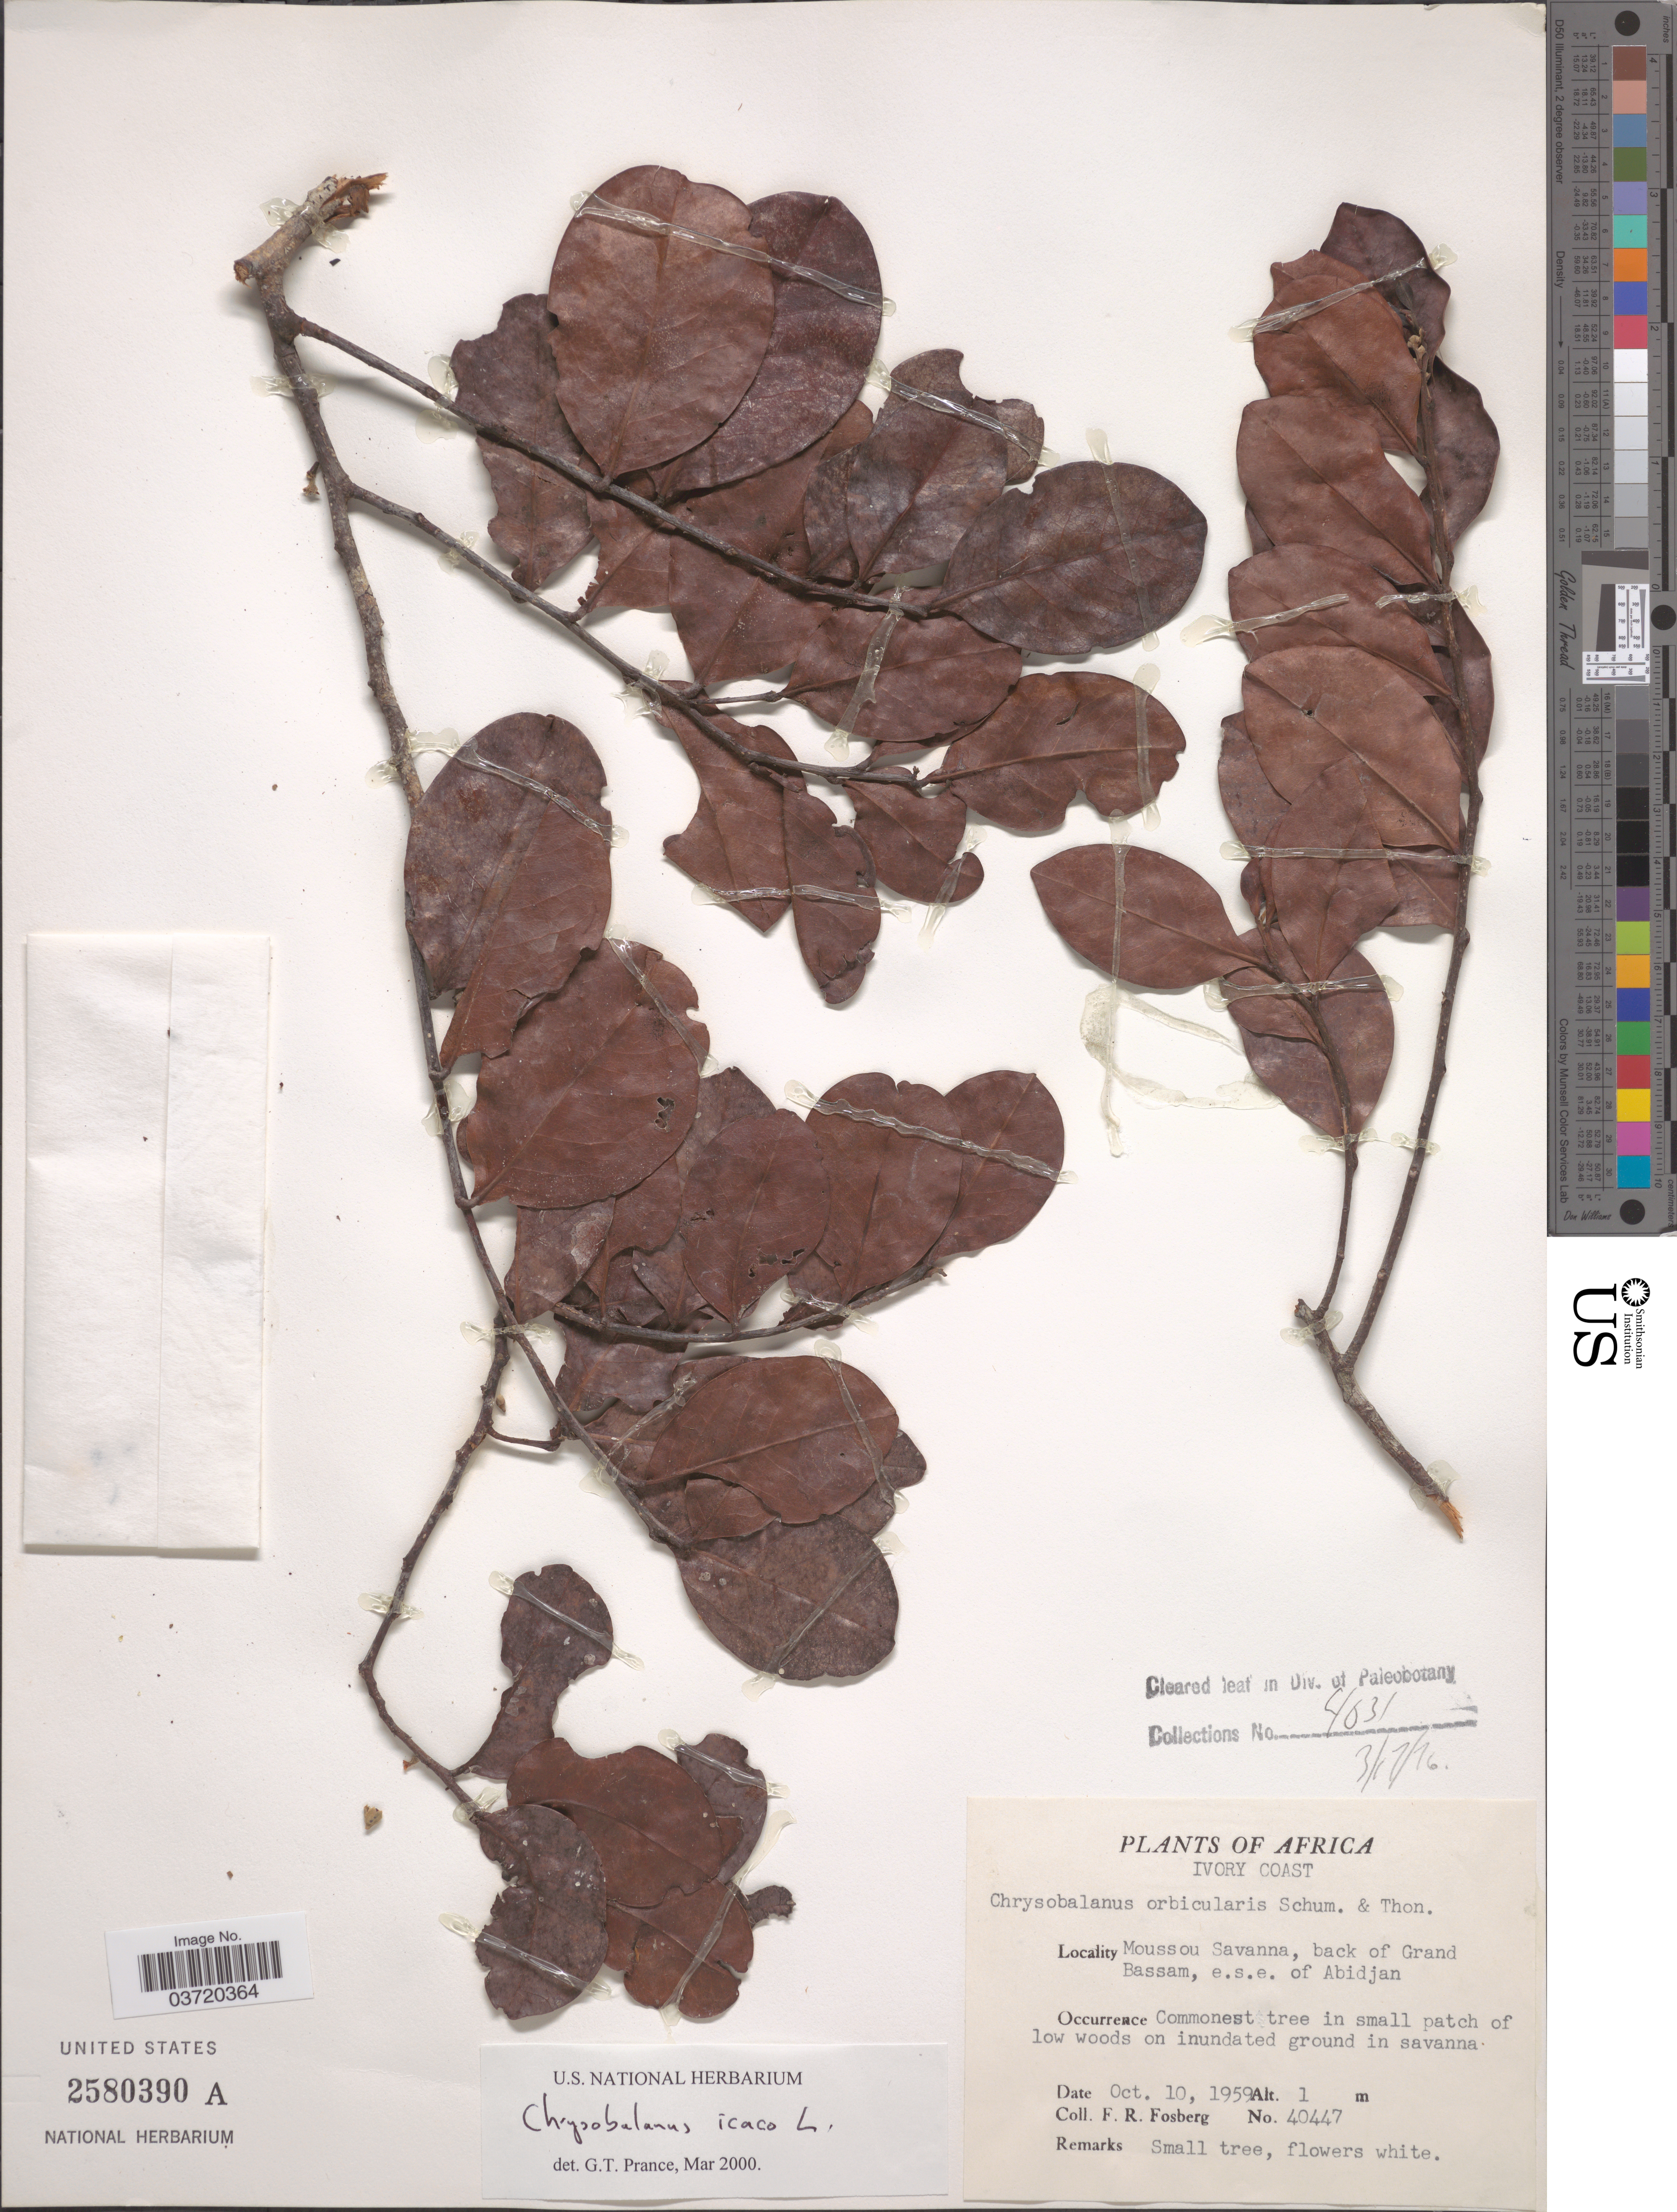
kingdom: Plantae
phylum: Tracheophyta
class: Magnoliopsida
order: Malpighiales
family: Chrysobalanaceae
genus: Chrysobalanus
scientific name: Chrysobalanus orbicularis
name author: Schumach.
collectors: F. R. Fosberg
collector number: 40447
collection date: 1959-10-10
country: Ivory Coast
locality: Moussou Savanna, back of Grand Bassam, e.s.e. of Abidjan.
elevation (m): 1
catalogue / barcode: US 2580390A